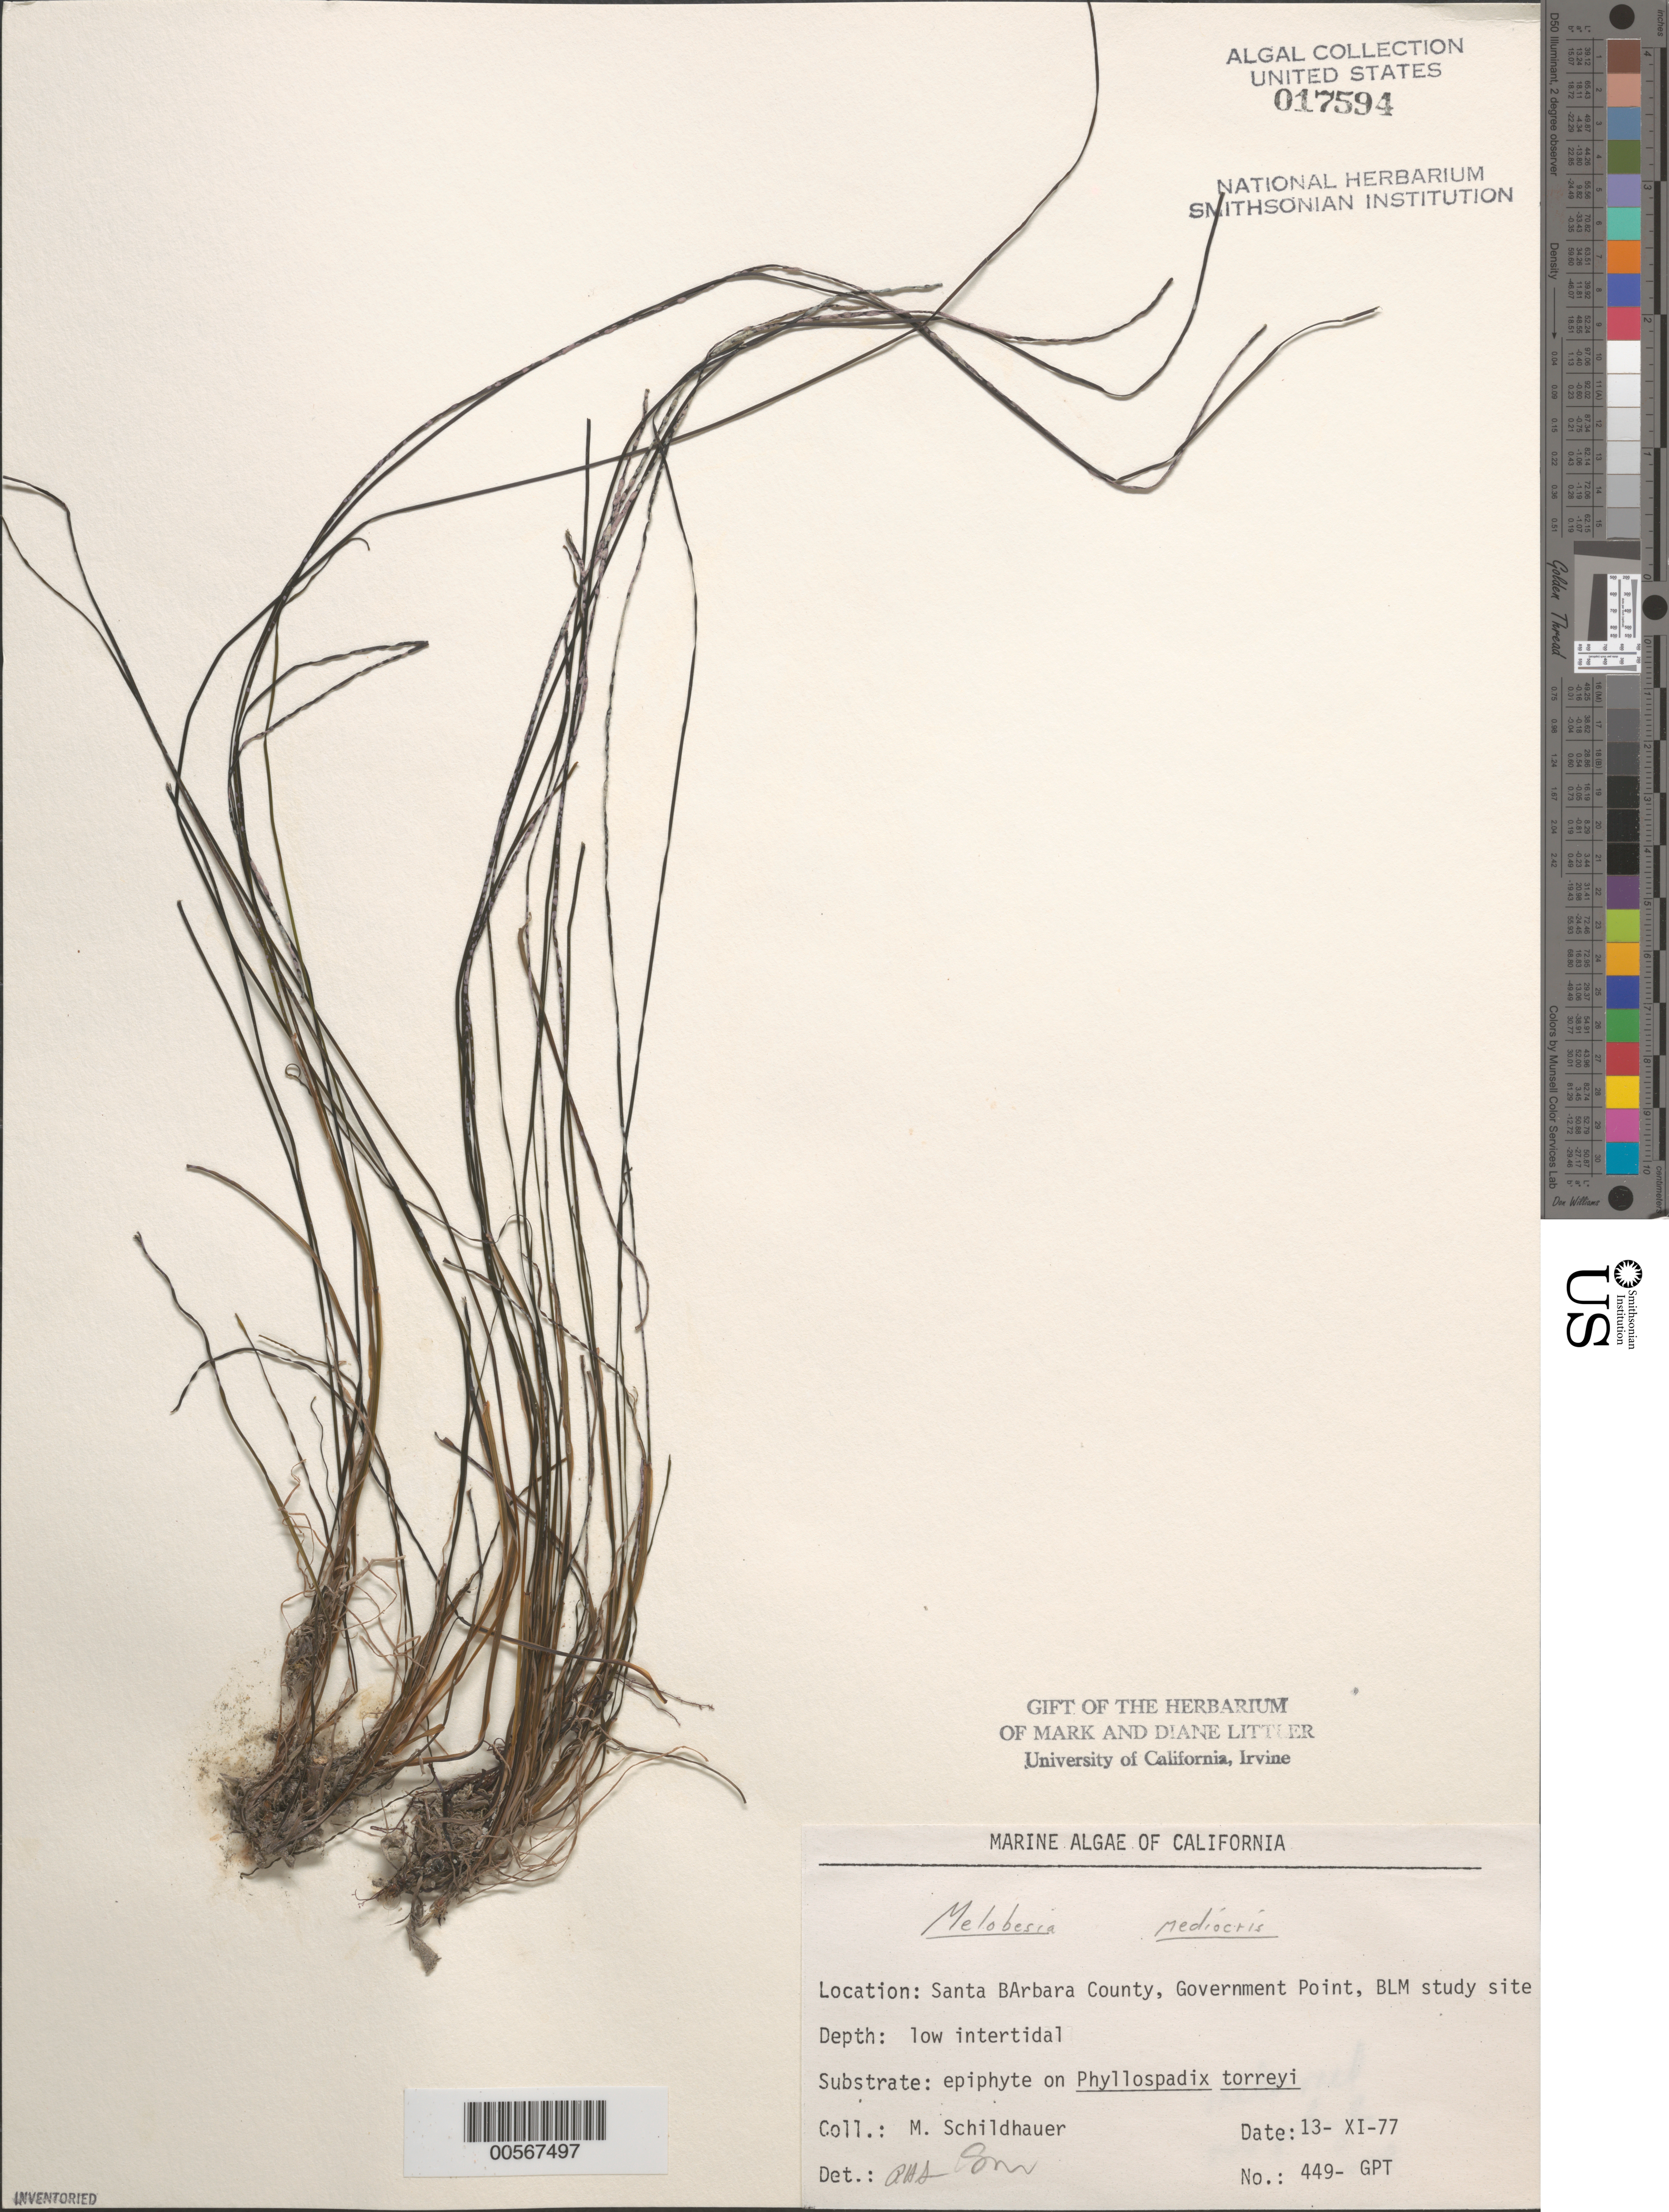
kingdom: Plantae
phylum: Rhodophyta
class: Florideophyceae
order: Corallinales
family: Hapalidiaceae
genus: Melobesia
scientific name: Melobesia mediocris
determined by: Sims, Robert H.; Murray, S. N.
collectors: M. Schildhauer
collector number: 449-gpt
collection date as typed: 13 Nov 1977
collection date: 1977-11-13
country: United States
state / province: California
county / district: Santa Barbara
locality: Government Point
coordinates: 34 26'31"N, 120 24'06"W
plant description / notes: BLM-SOCALBIGHT Rocky Intertidal Survey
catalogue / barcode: US 17594